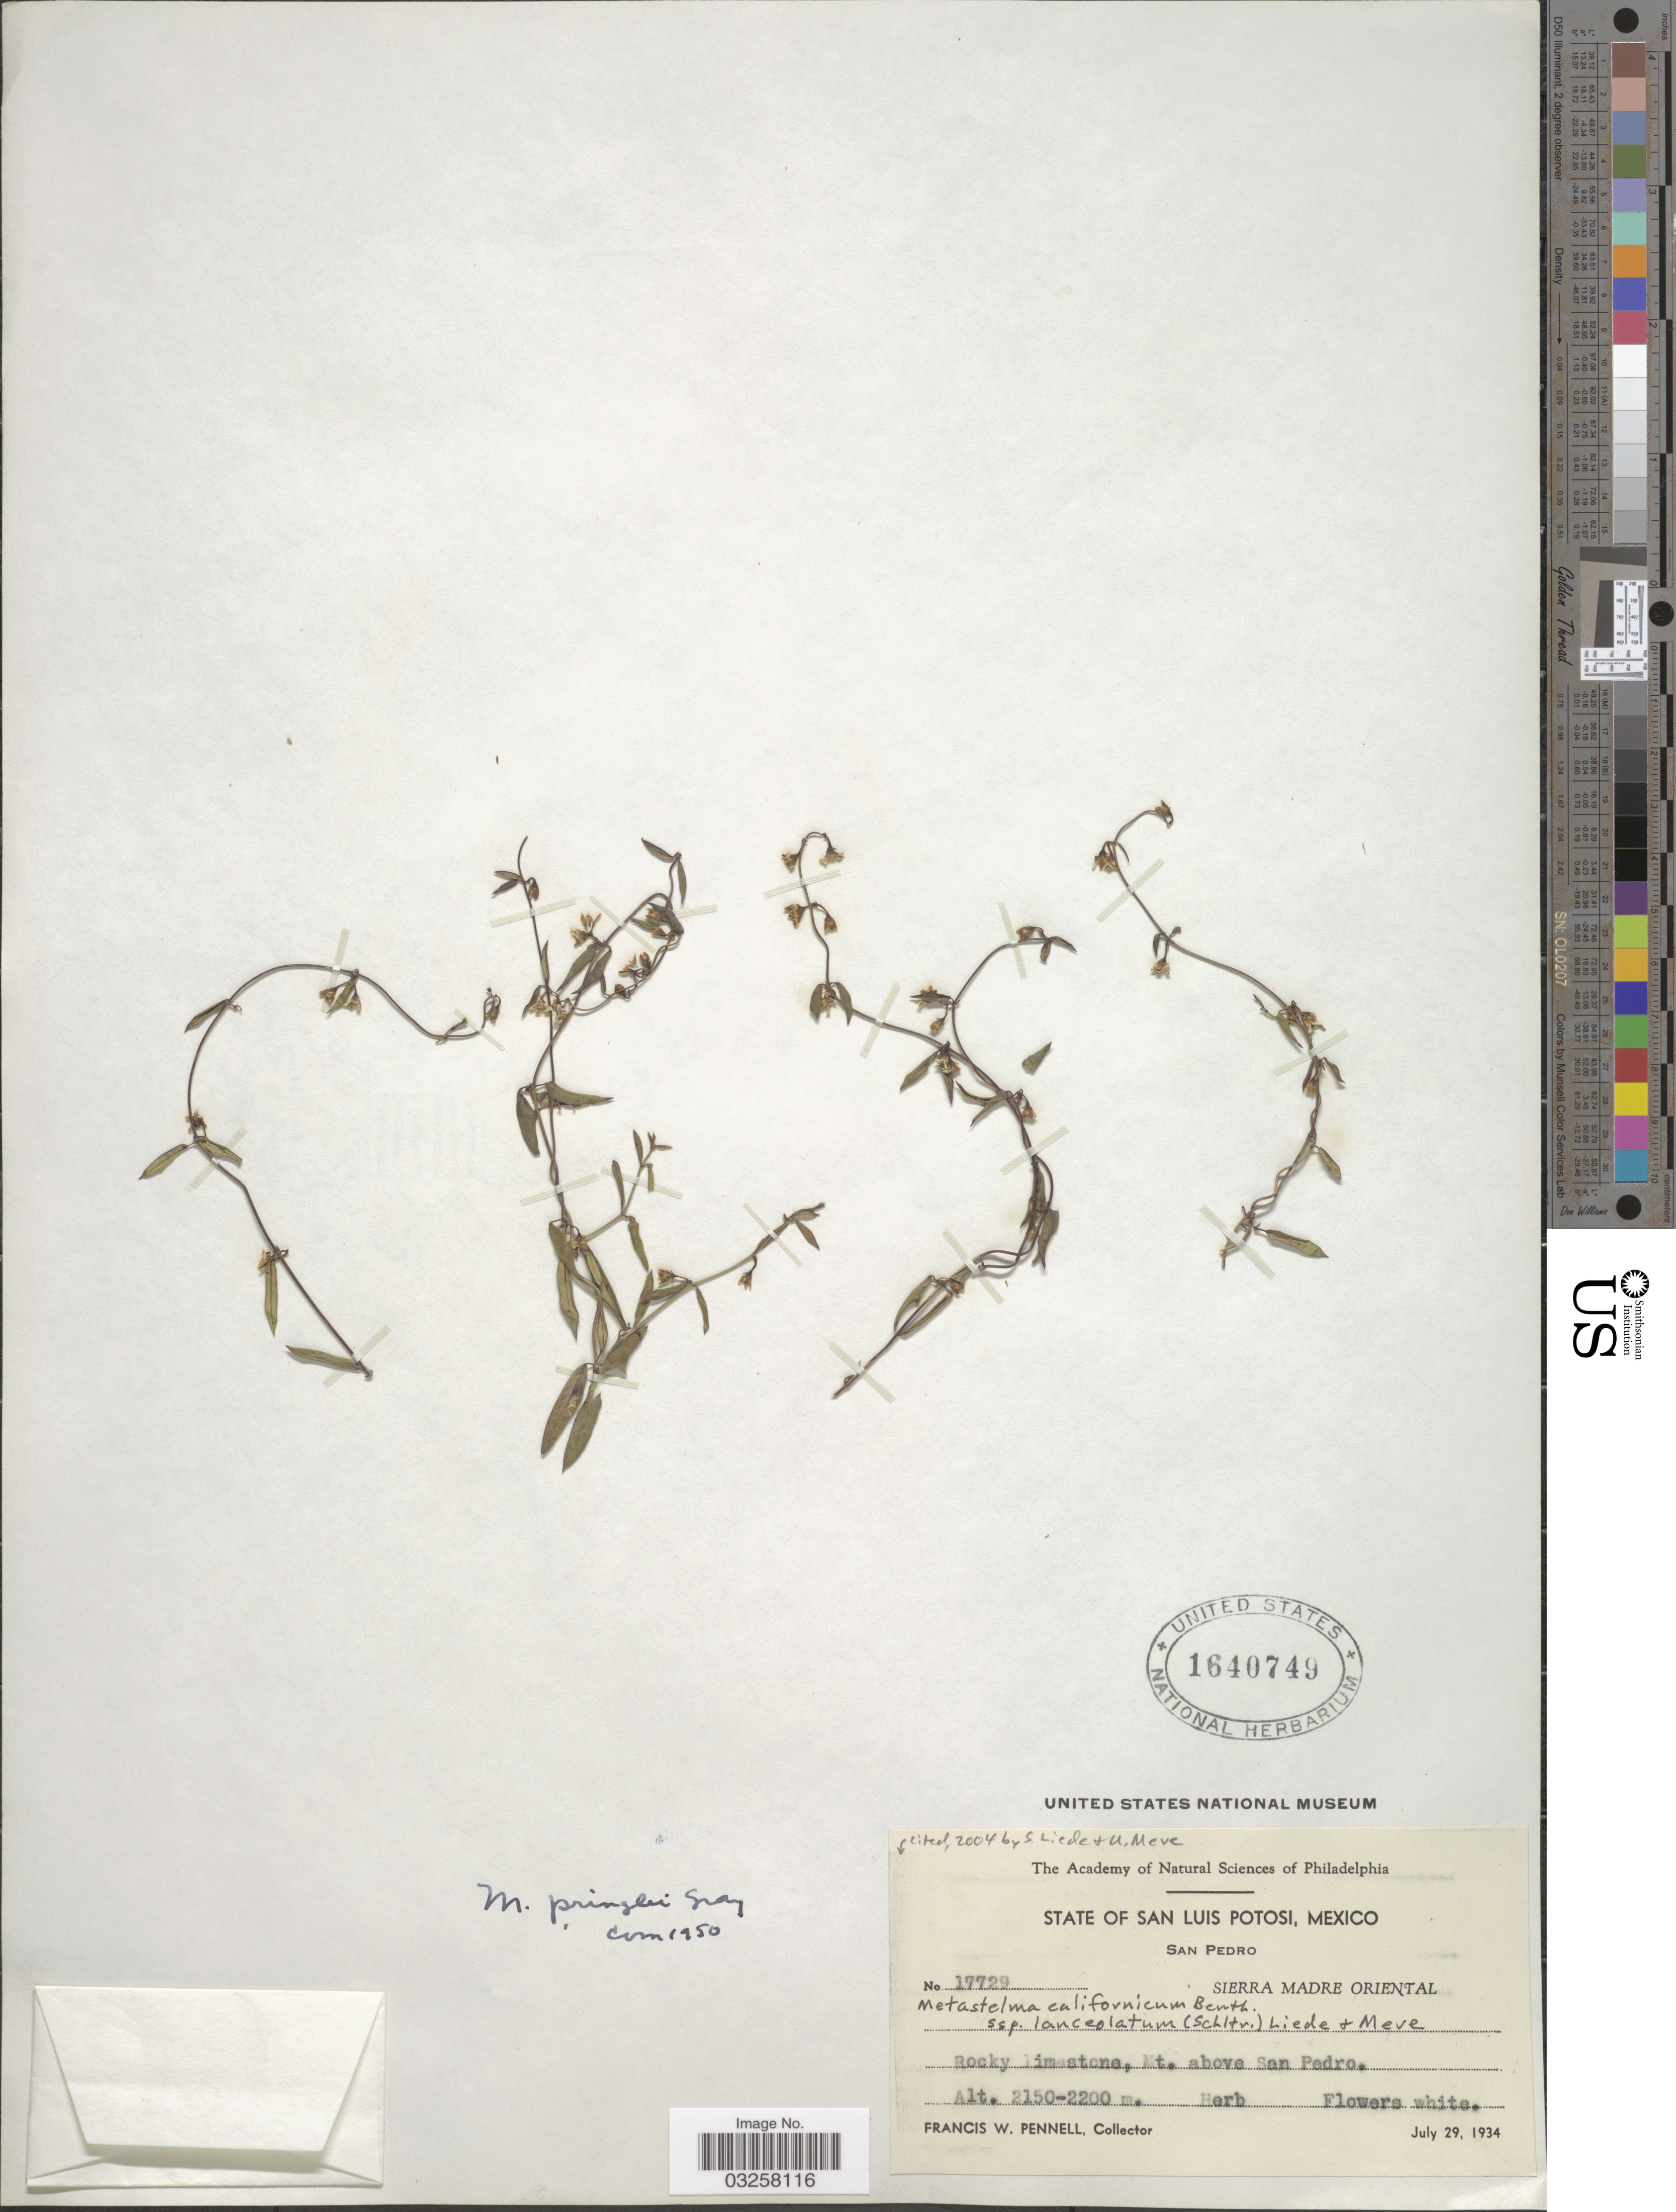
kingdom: Plantae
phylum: Tracheophyta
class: Magnoliopsida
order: Gentianales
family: Apocynaceae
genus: Metastelma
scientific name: Metastelma californicum subsp. lanceolatum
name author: (Schltr.) Liede & Meve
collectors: F. W. Pennell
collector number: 17729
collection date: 1934-07-29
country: Mexico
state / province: San Luis Potosí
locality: San Pedro, Sierra Madre Oriental, Mt. above San Pedro.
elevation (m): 2150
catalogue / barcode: US 1640749